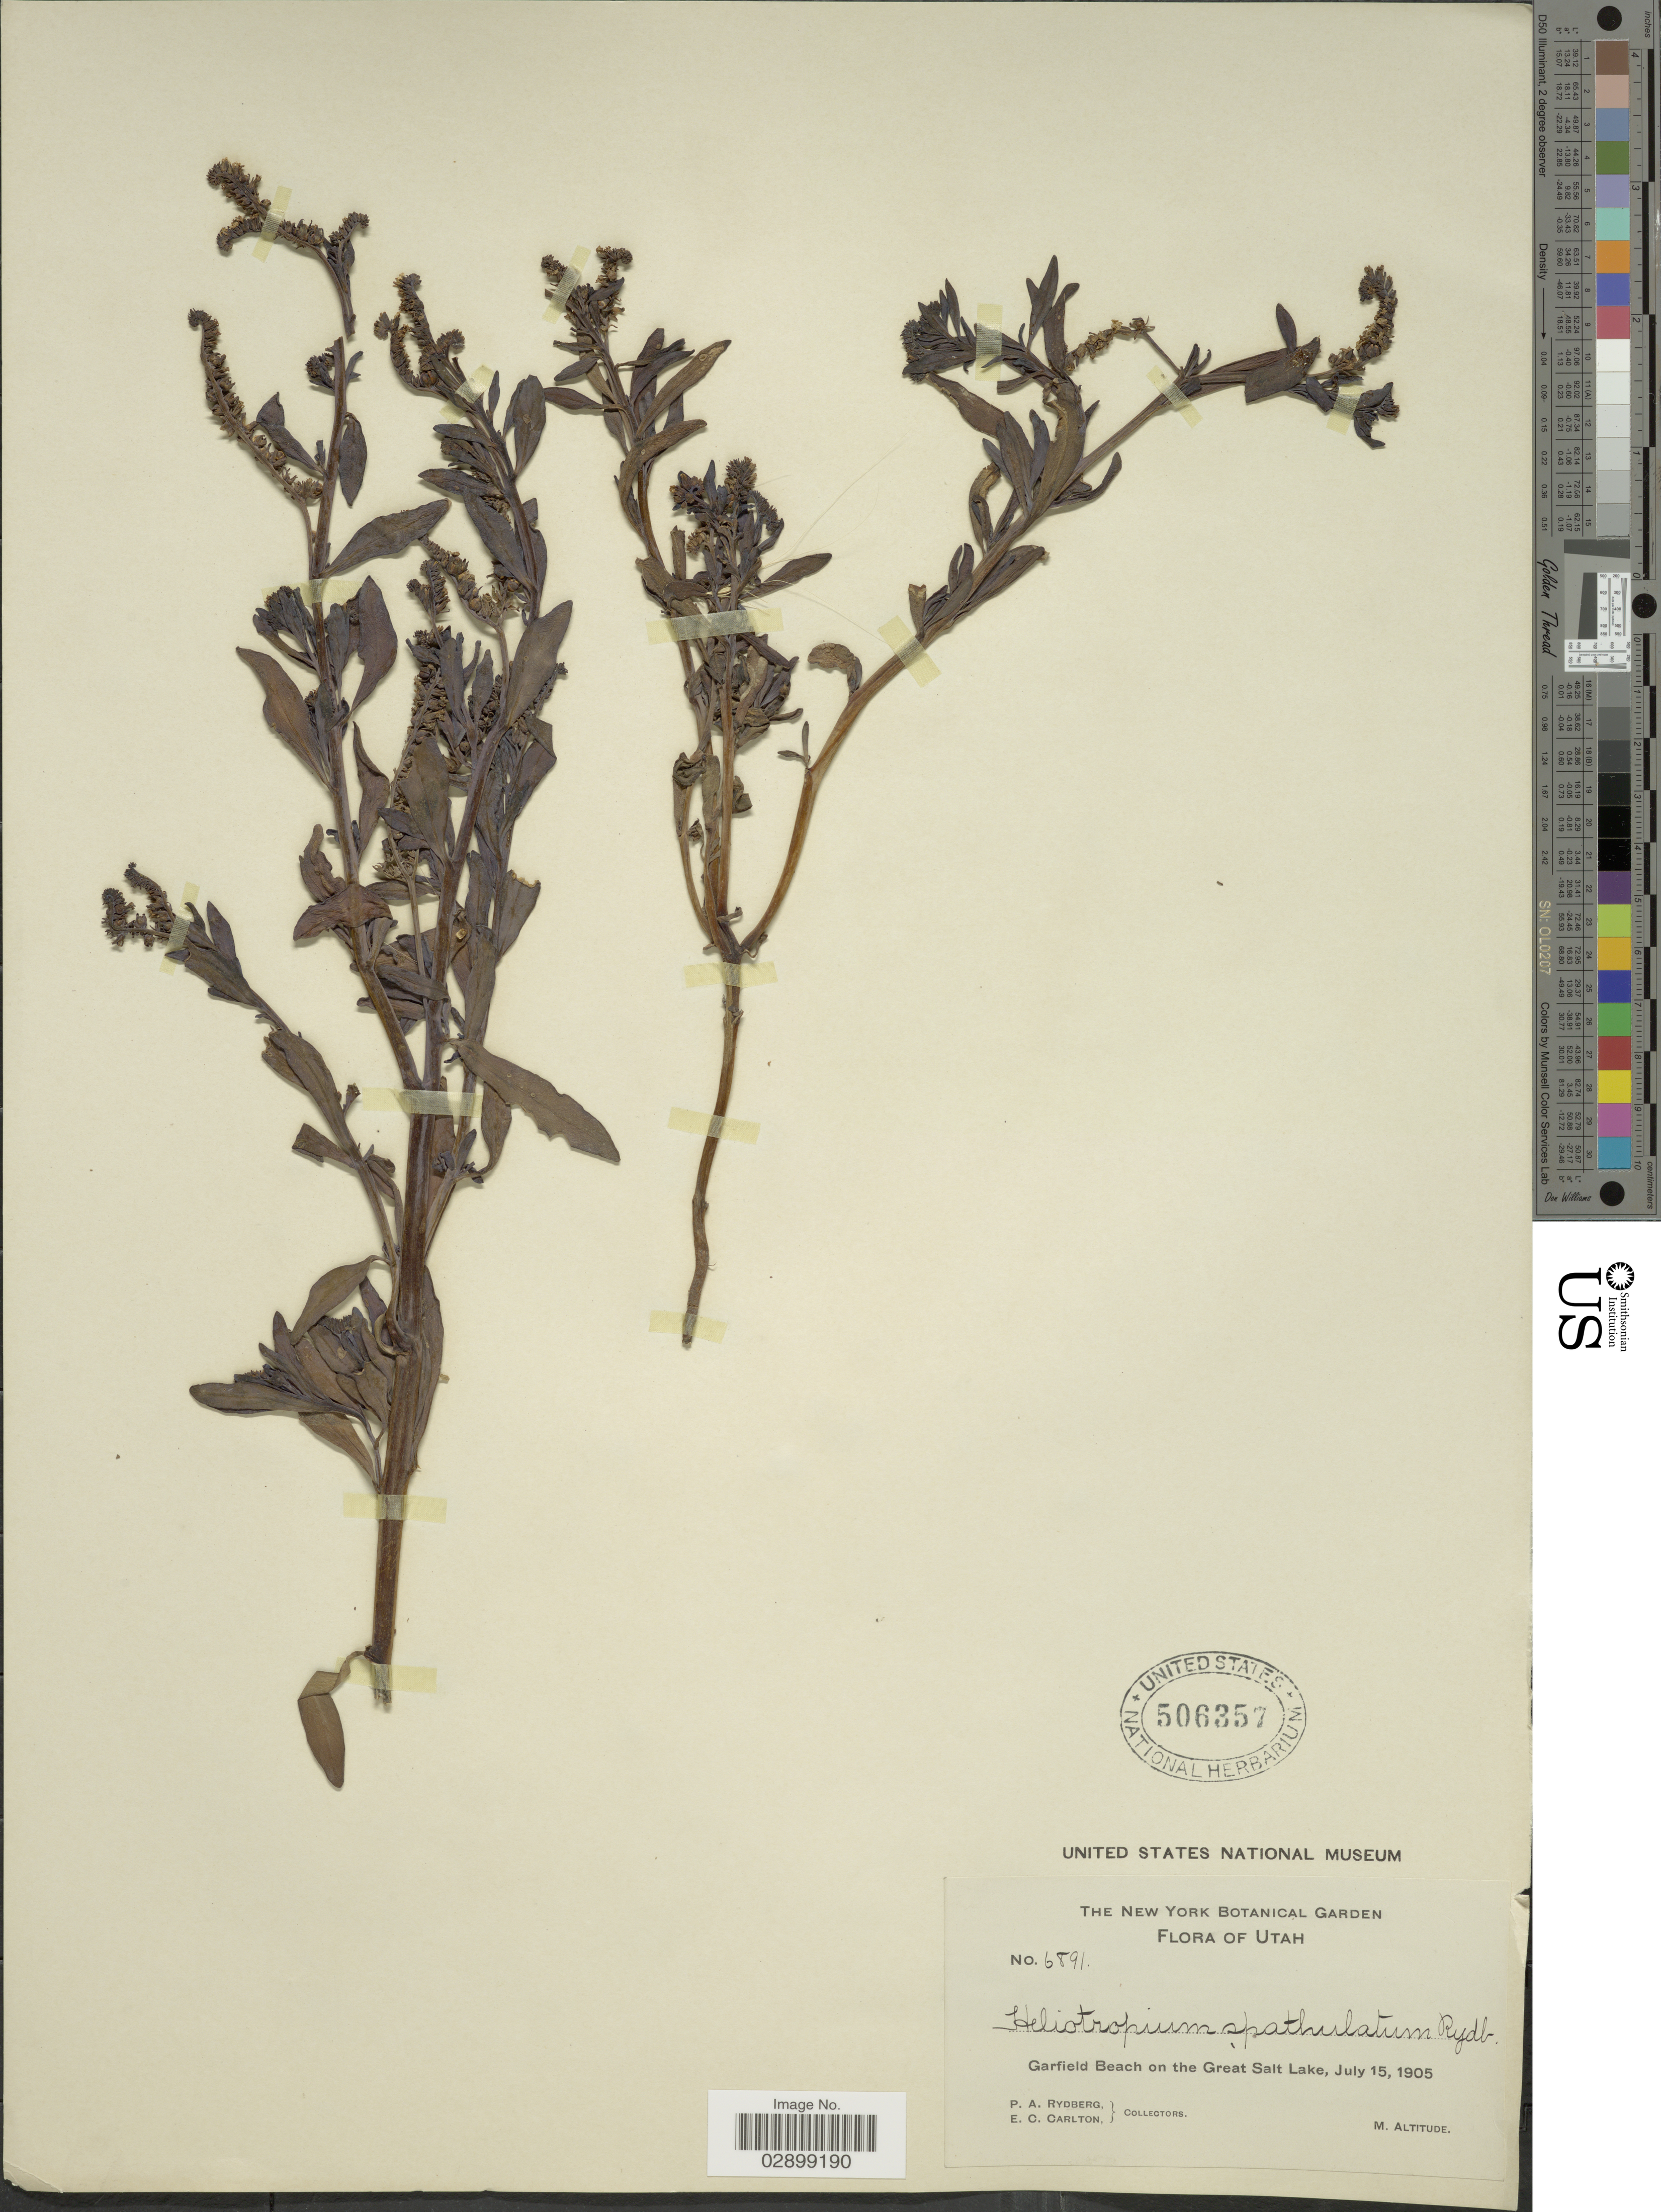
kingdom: Plantae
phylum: Tracheophyta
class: Magnoliopsida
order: Boraginales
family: Heliotropiaceae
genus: Heliotropium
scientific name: Heliotropium sp.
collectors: P. A. Rydberg & E. Carlton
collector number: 6891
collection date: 1905-07-15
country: United States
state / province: Utah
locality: Garfield Beach on the Great Salt Lake.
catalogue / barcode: US 506357